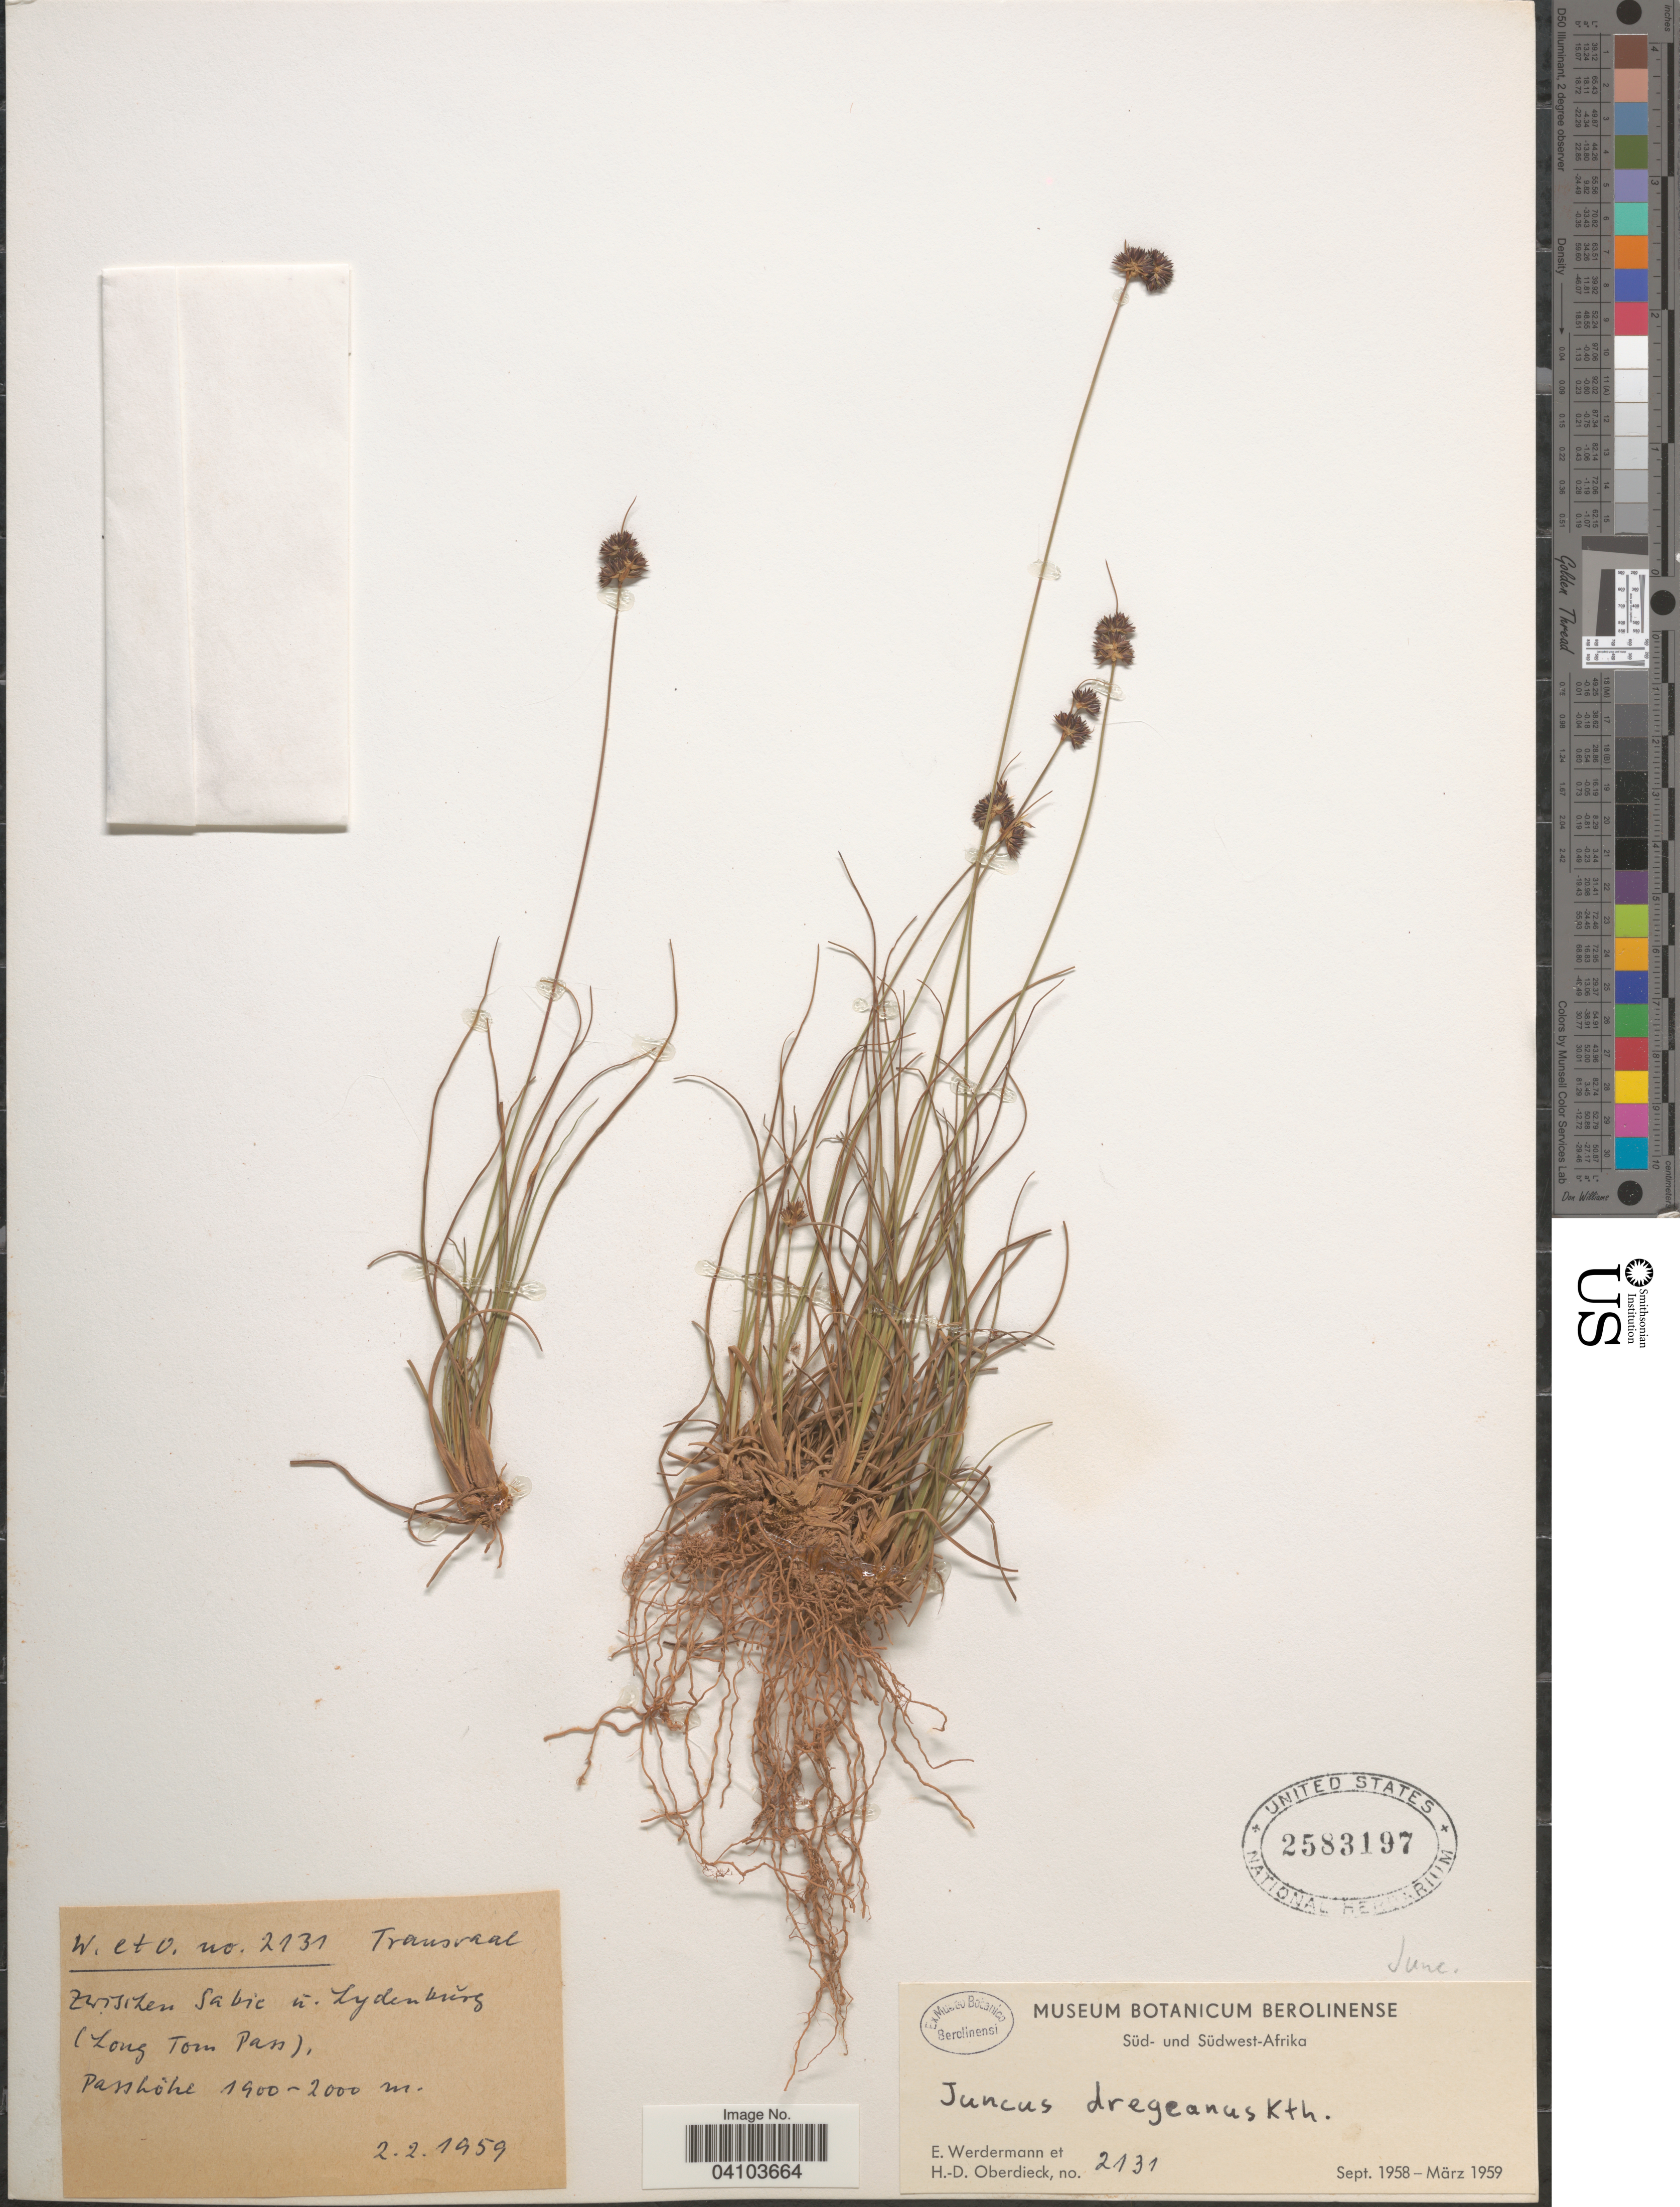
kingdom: Plantae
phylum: Tracheophyta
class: Liliopsida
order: Poales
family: Juncaceae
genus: Juncus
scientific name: Juncus dregeanus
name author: Hochst.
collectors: E. Werdermann & H. Oberdieck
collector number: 2131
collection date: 1959-02-02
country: South Africa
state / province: Mpumalanga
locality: Süd- und Süwest-Afrika. Transvaal. Zwischen Sabie ǔ. Lydenbǔrg (Long Tom Pass).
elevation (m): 1900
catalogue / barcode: US 2583197